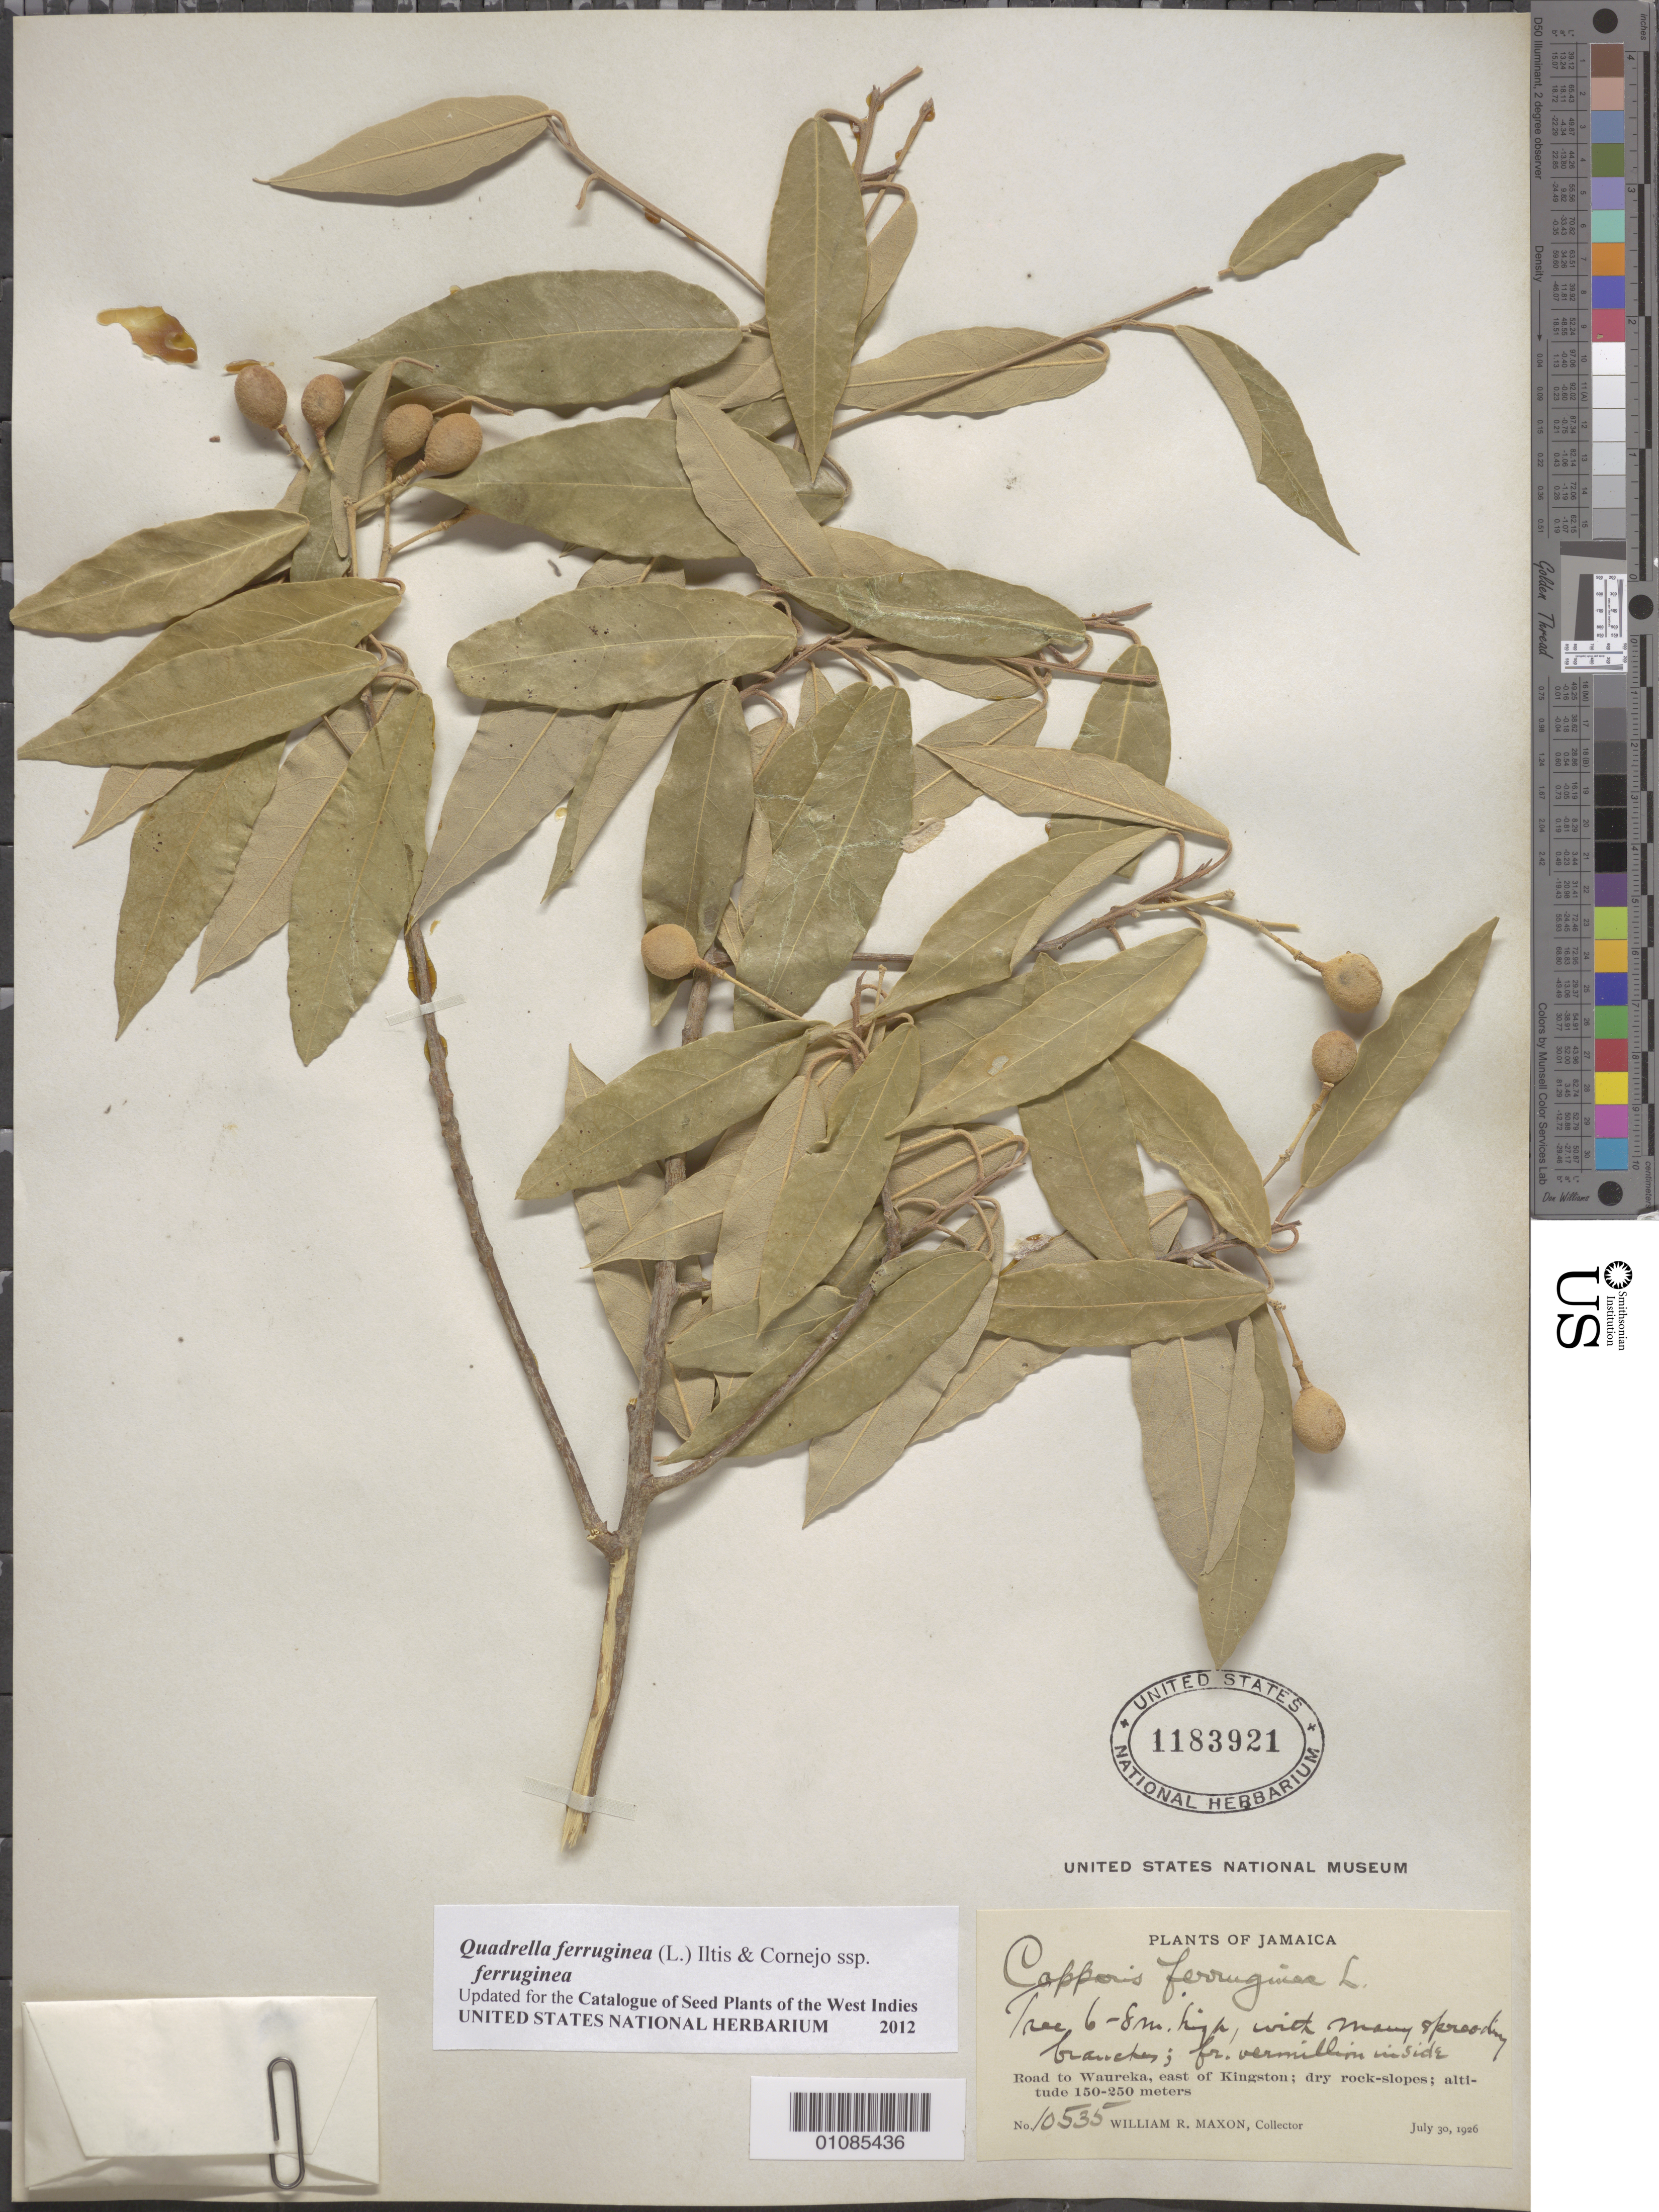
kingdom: Plantae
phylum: Tracheophyta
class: Magnoliopsida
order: Brassicales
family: Capparaceae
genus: Quadrella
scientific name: Quadrella ferruginea subsp. ferruginea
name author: (L.) Cornejo & Iltis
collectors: W. R. Maxon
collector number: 10535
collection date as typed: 30 Jul 1926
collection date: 1926-07-30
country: Jamaica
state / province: Kingston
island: Jamaica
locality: Road to Waureka, E of Kingston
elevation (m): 150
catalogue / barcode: US 1183921